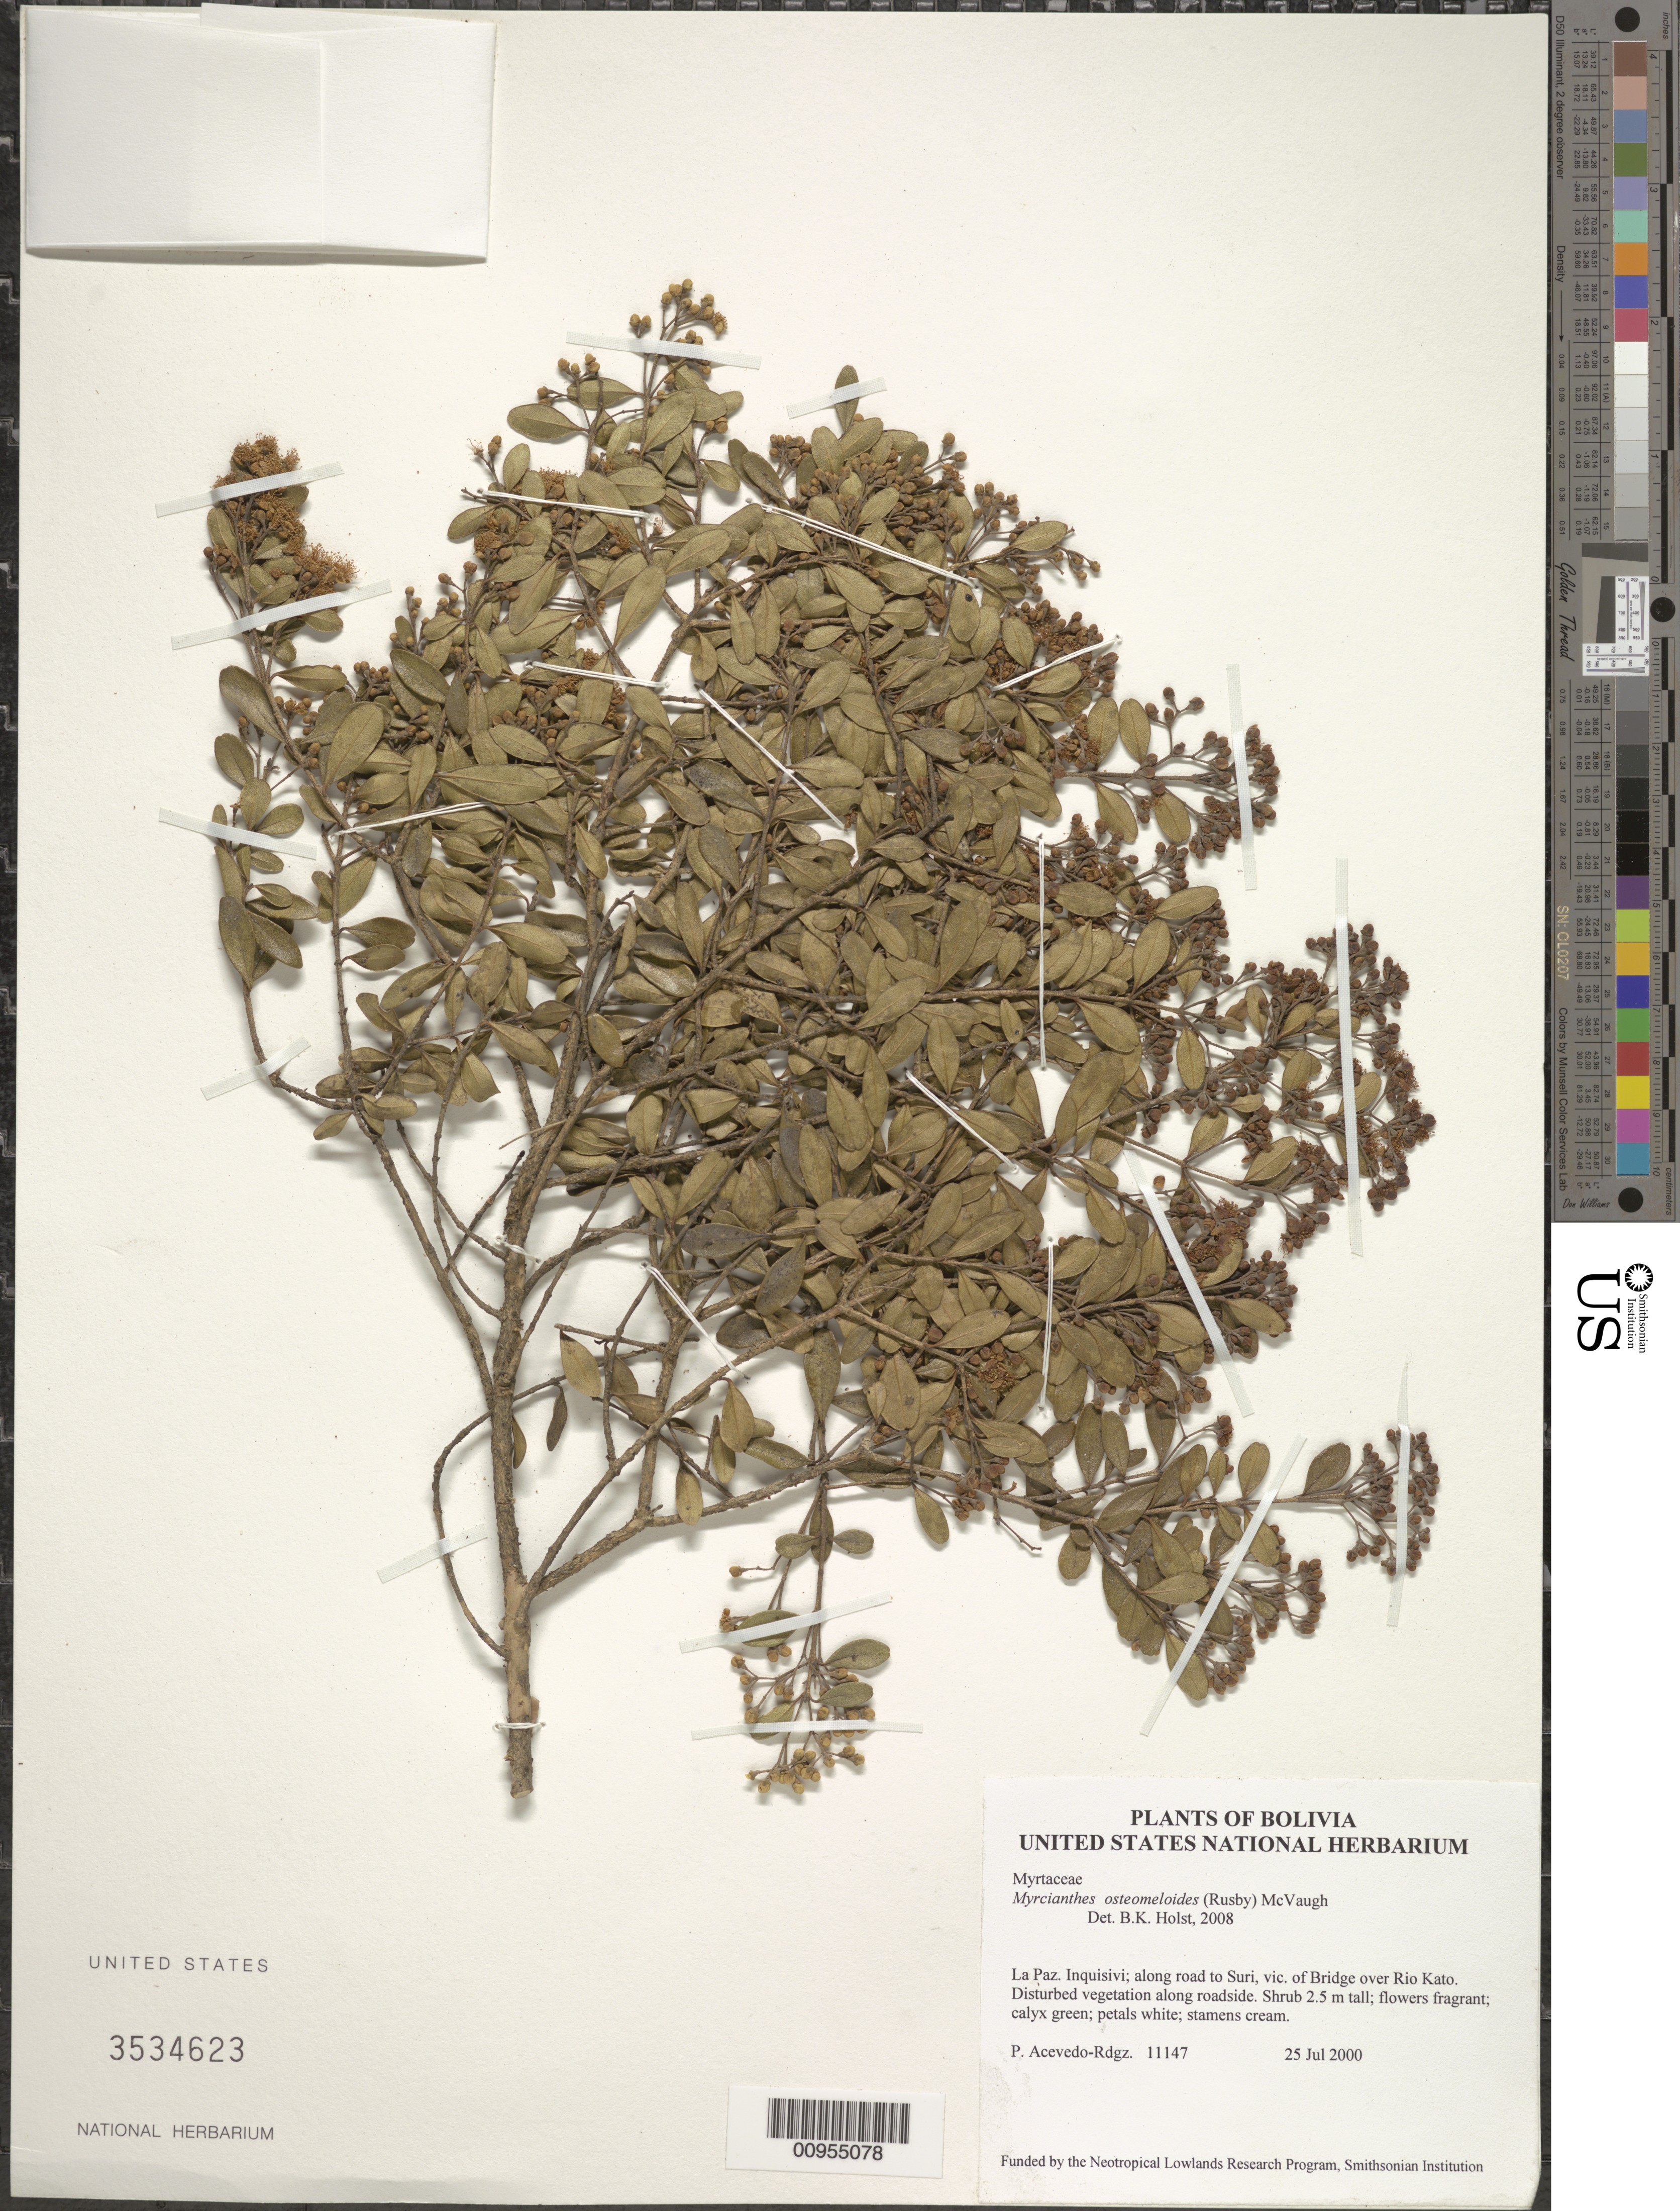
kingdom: Plantae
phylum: Tracheophyta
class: Magnoliopsida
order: Myrtales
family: Myrtaceae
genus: Myrcianthes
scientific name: Myrcianthes osteomeloides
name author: (Rusby) McVaugh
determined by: Holst, Bruce K.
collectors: P. Acevedo-Rodr.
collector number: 11147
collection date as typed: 25 Jul 2000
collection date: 2000-07-25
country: Bolivia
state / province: La Paz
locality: La Paz. Inquisivi; along road to Suri, vic. of Bridge over Rio Kato.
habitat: Disturbed vegetation along roadside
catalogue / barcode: US 3534623